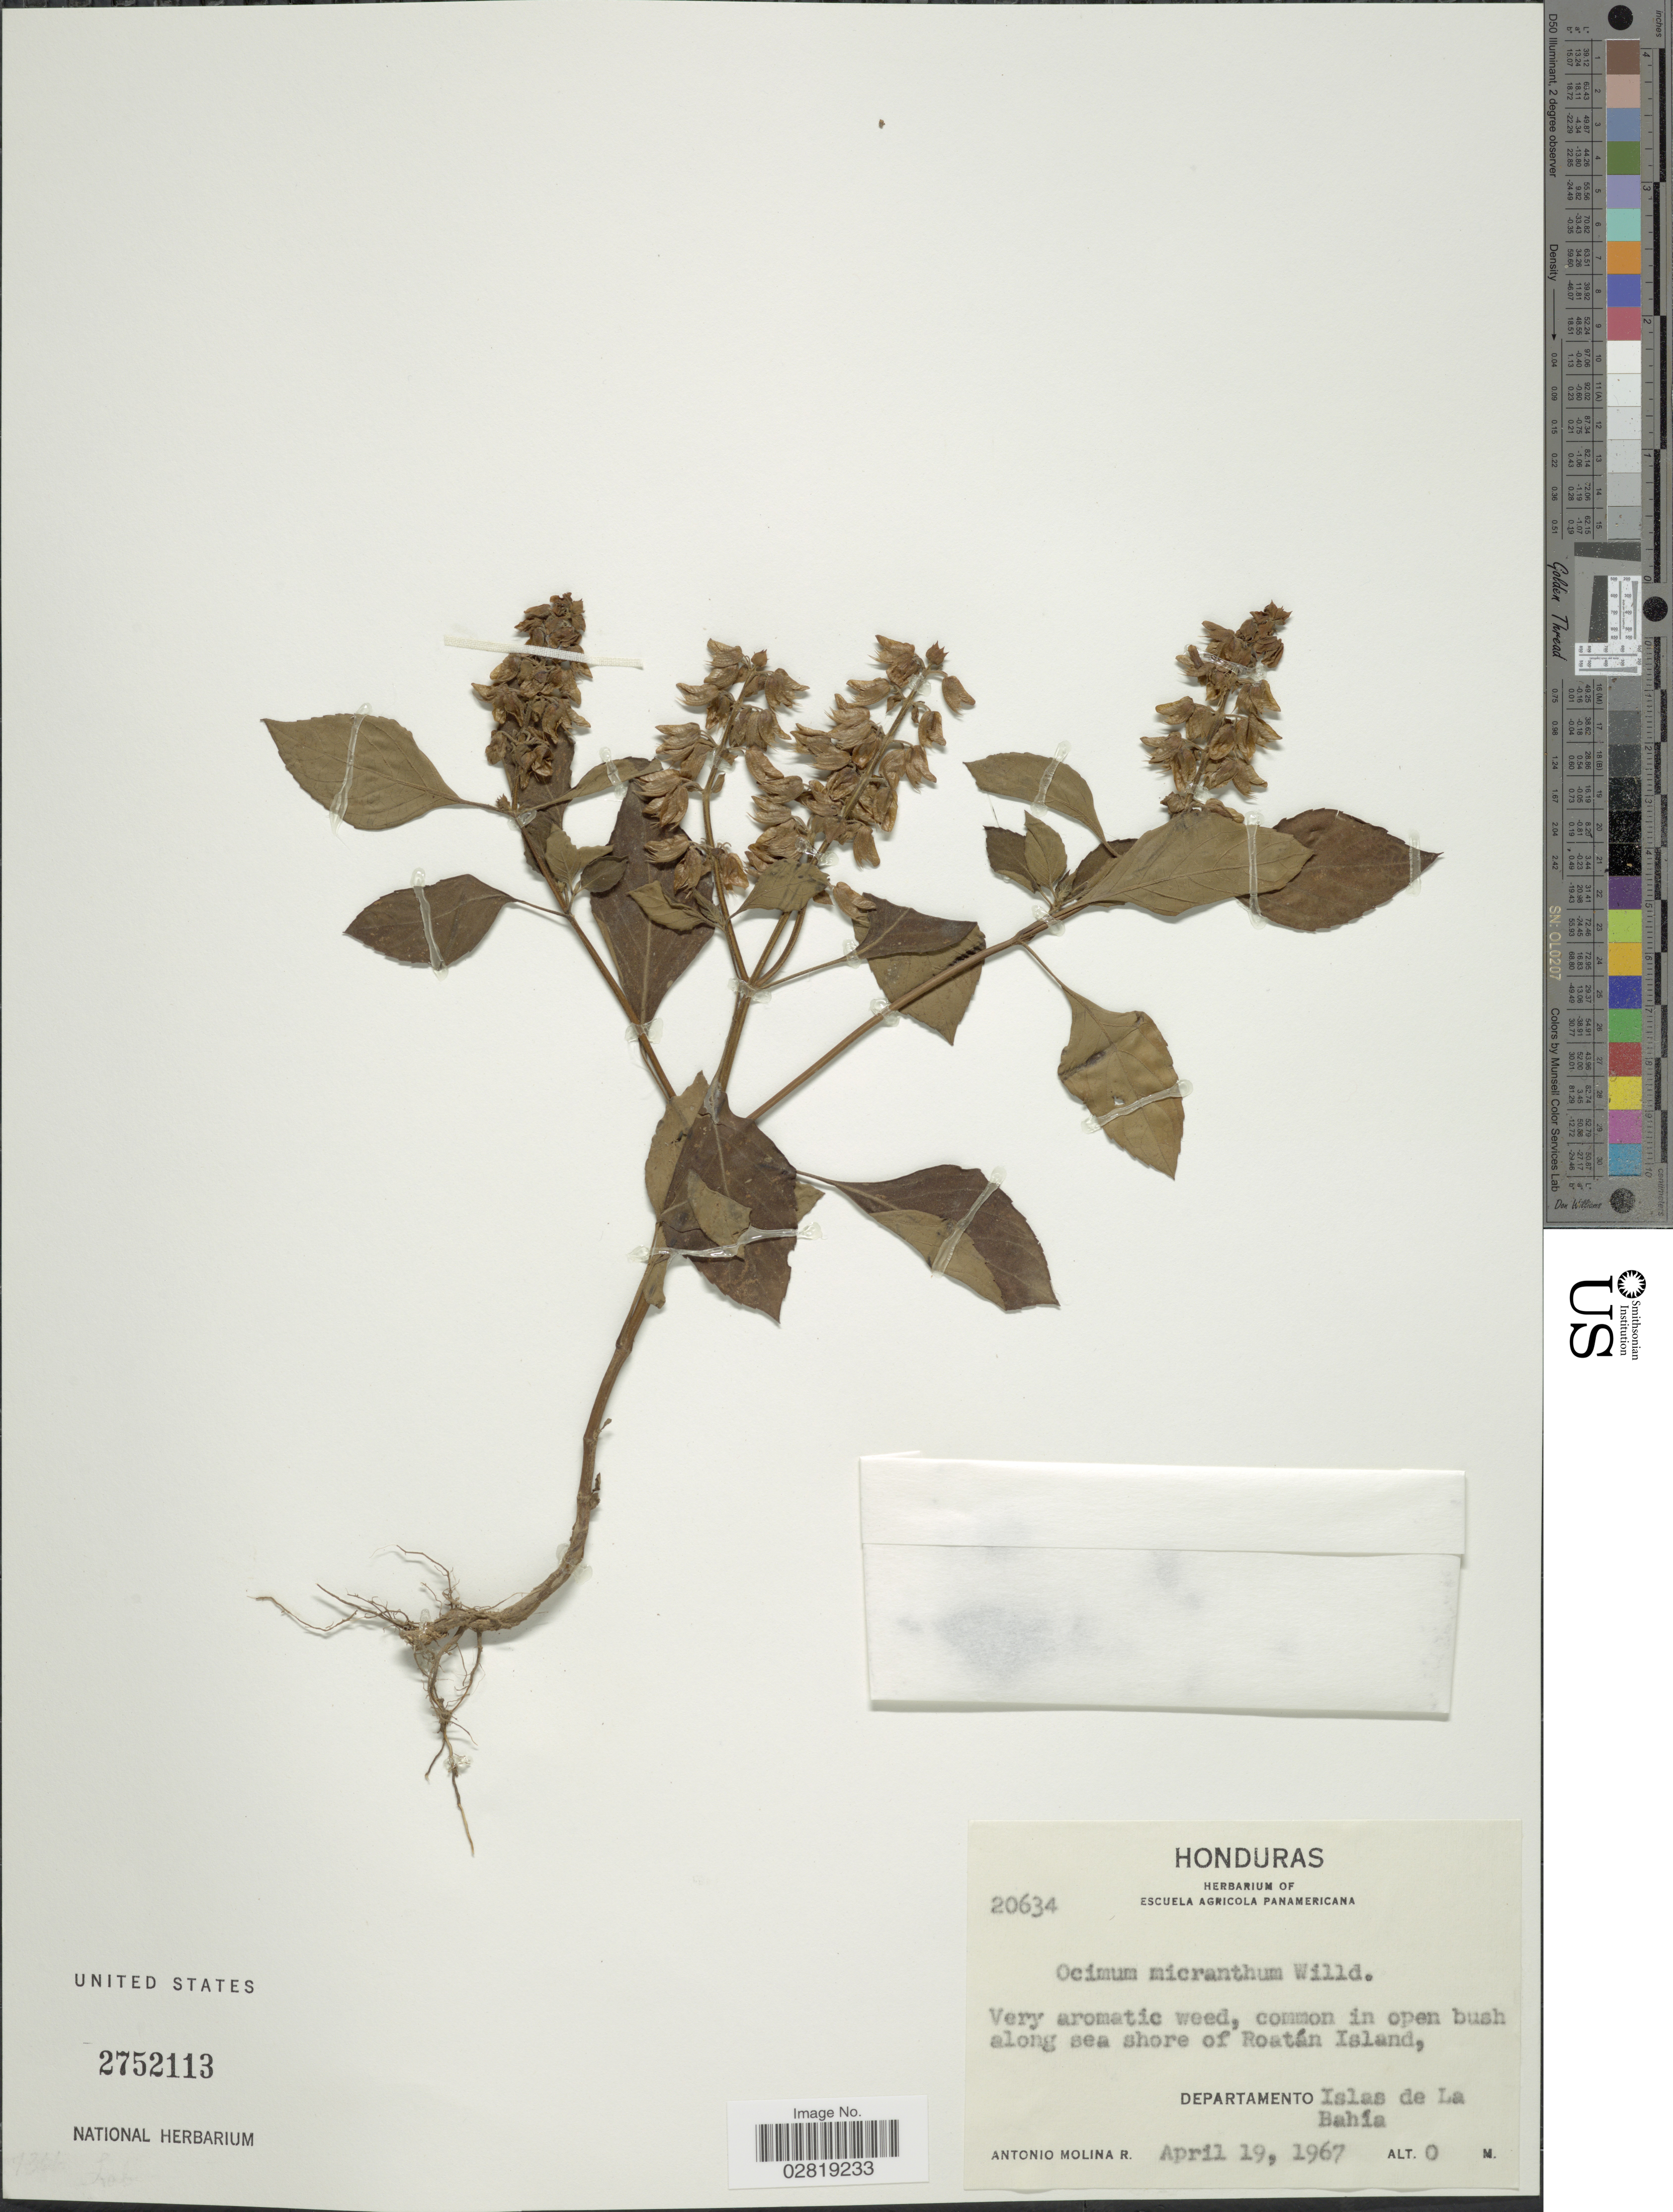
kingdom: Plantae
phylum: Tracheophyta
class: Magnoliopsida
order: Lamiales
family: Lamiaceae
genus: Ocimum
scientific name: Ocimum campechianum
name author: Mill.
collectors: A. Molina R.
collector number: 20634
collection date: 1967-04-19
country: Honduras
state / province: Islas de la Bahía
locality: Common in open bush along sea shore of Roatán Island, Departamento Islas de la Bahía.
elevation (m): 0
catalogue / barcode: US 2752113